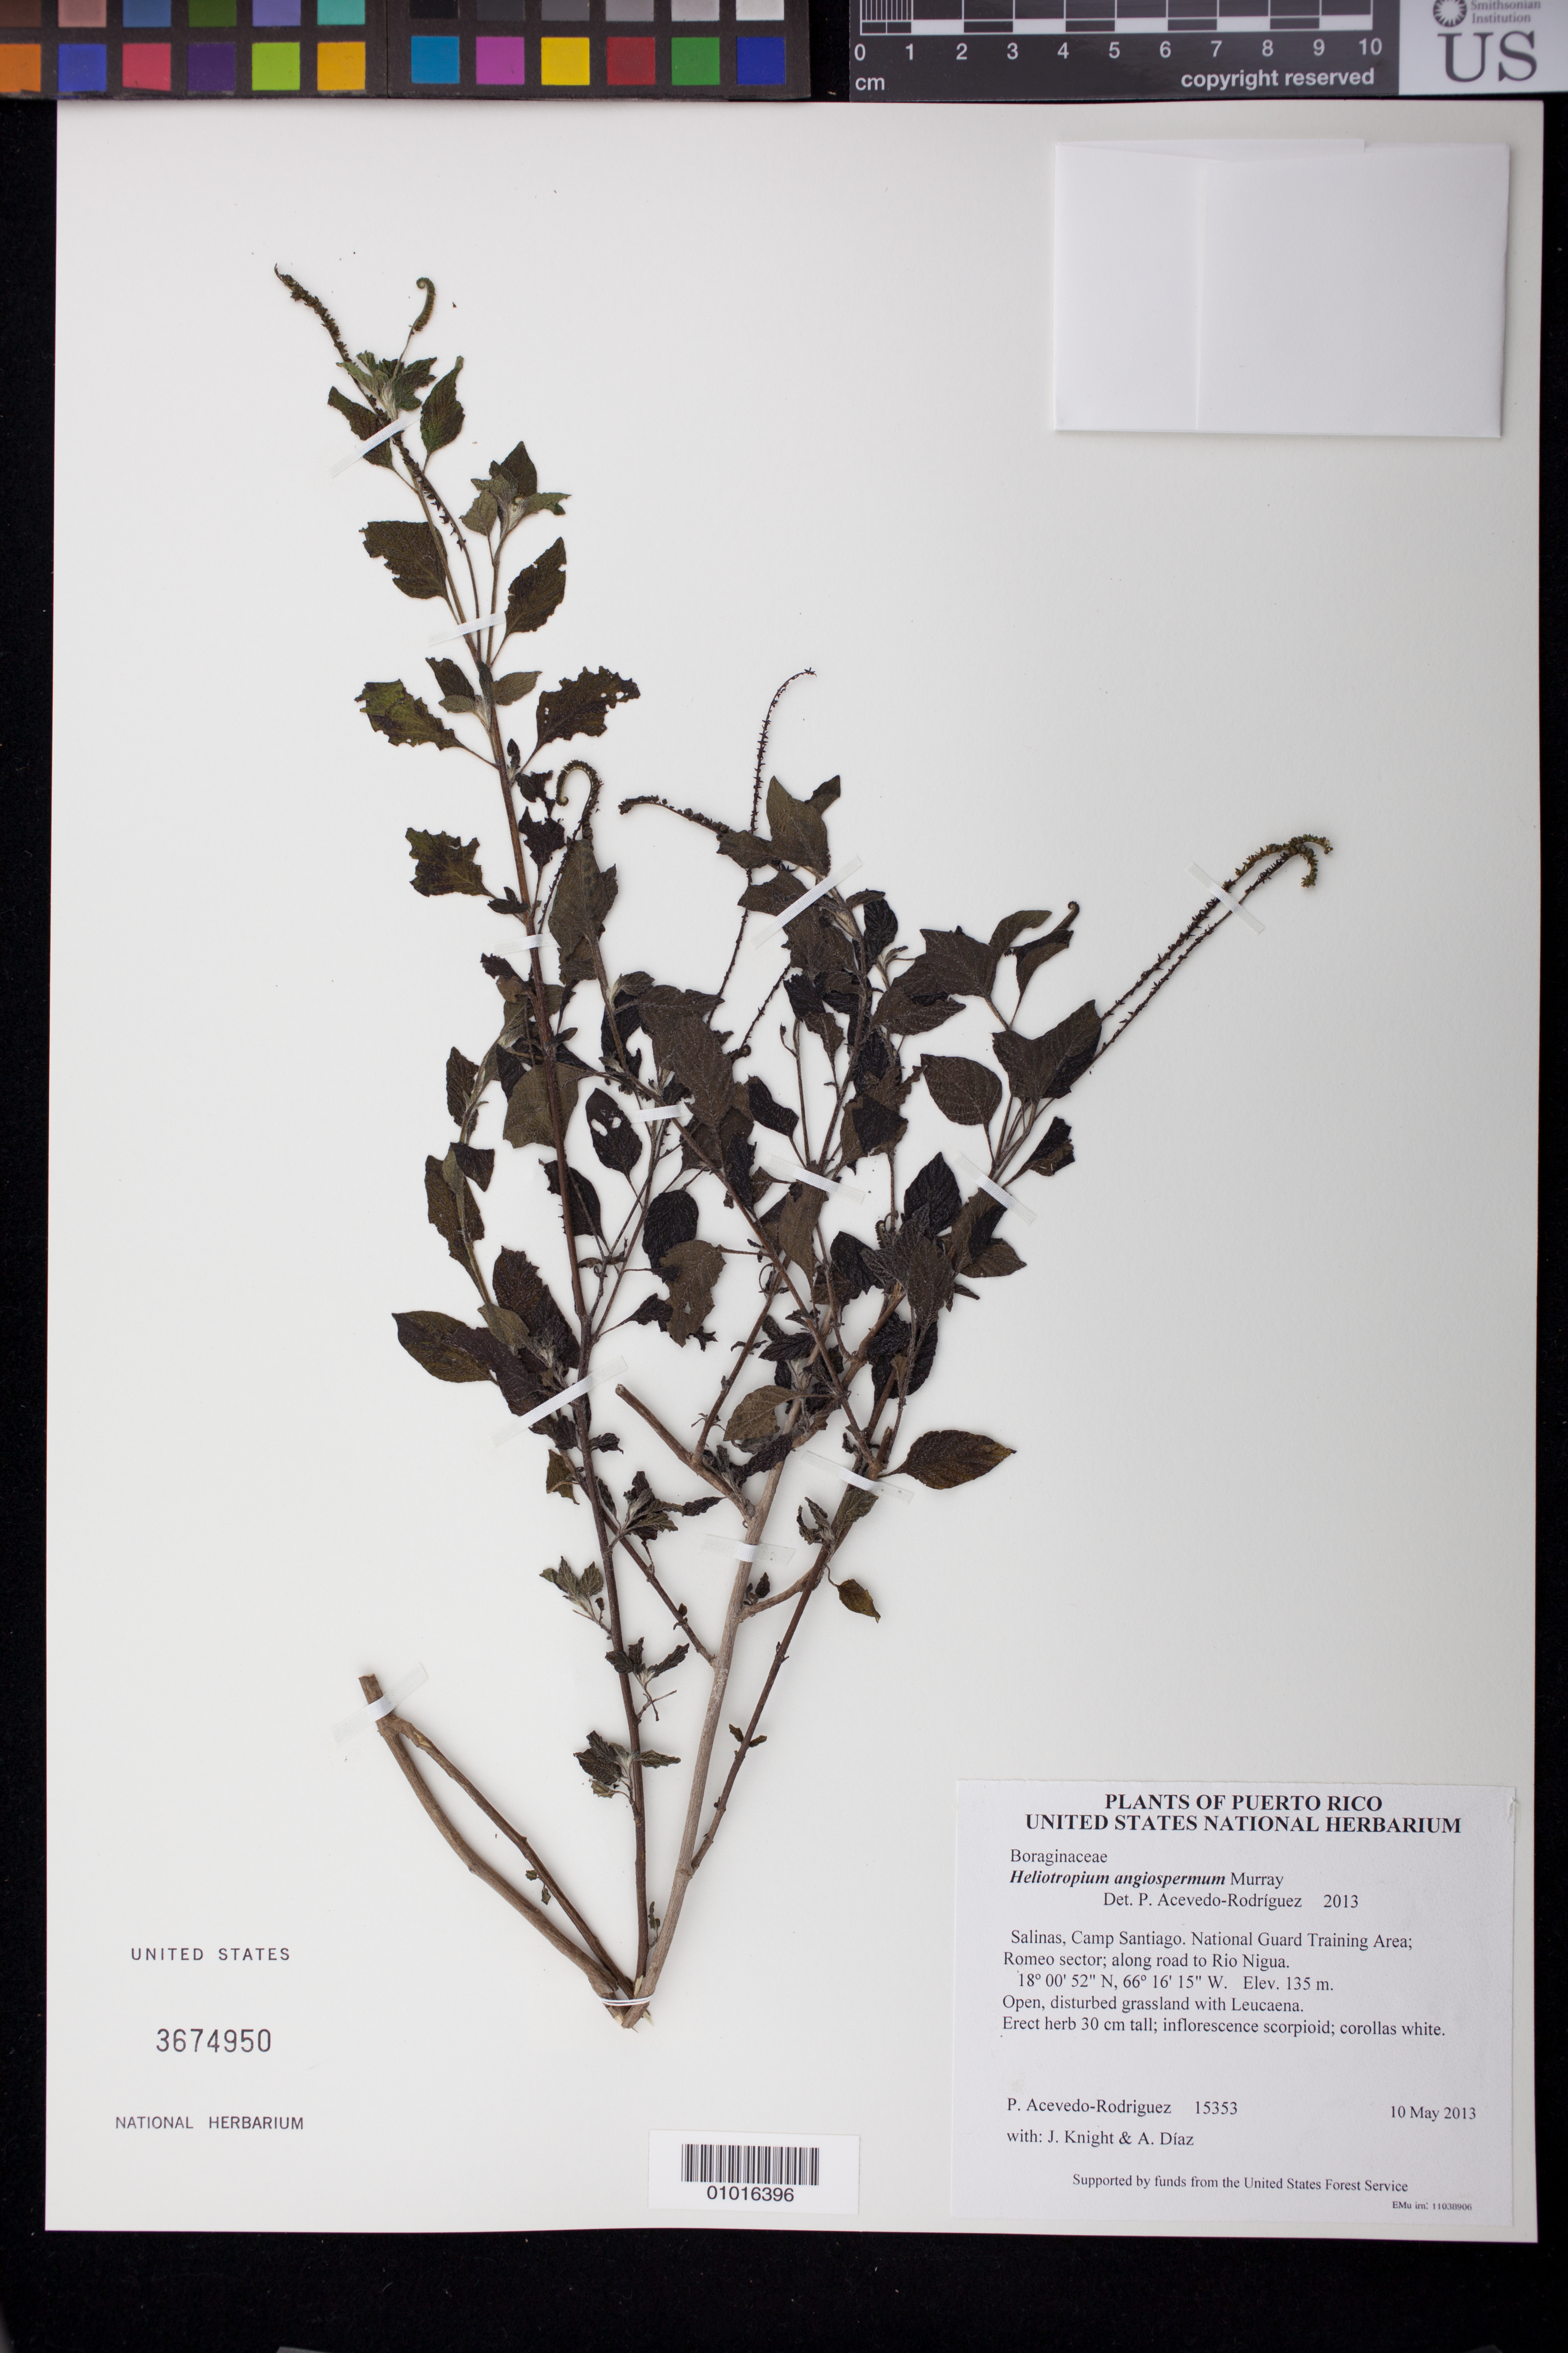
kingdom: Plantae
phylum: Tracheophyta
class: Magnoliopsida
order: Boraginales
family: Heliotropiaceae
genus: Heliotropium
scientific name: Heliotropium angiospermum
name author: Murray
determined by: Acevedo-Rodríguez, P., (BOT), Smithsonian Institution - National Museum of Natural History (UNITED STATES)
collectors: P. Acevedo-Rodr., J. Knight & A. Díaz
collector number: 15353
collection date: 2013-05-10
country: Puerto Rico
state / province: Salinas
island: Puerto Rico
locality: Camp Santiago. National Guard Training Area; Romeo sector; along road to Rio Nigua.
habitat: Open, disturbed grassland with Leucaena.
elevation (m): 135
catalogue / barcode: US 3674950